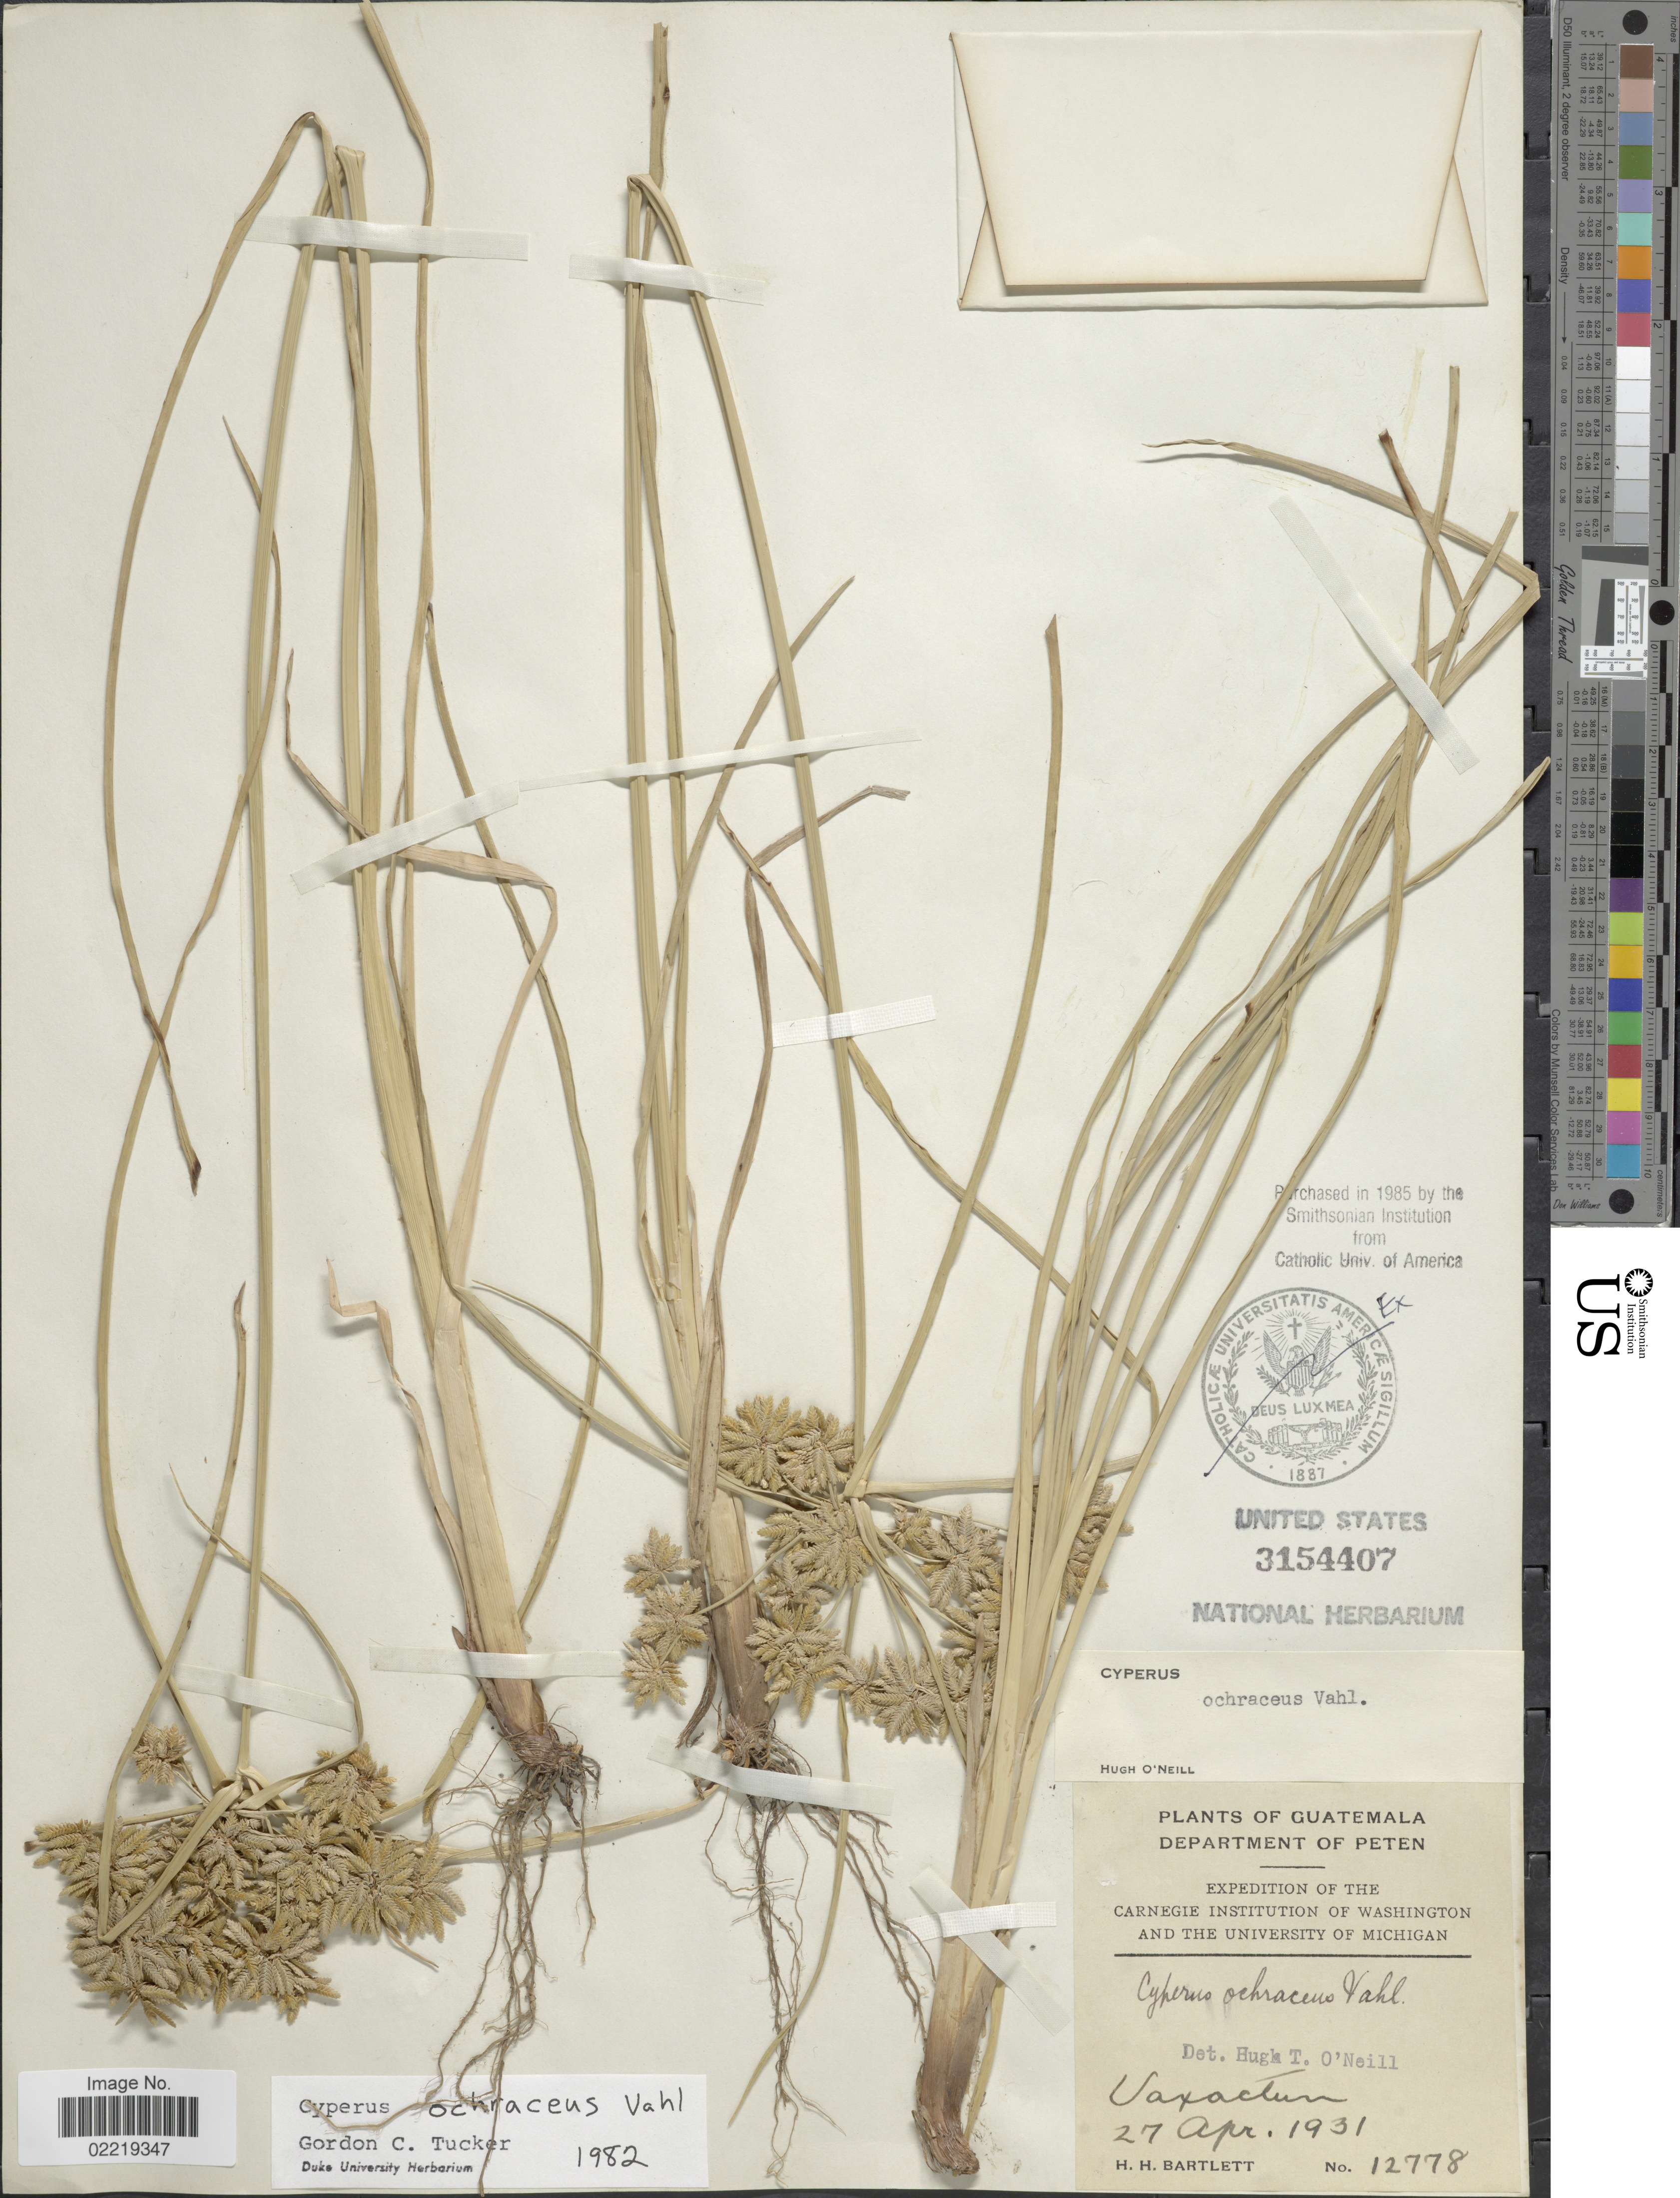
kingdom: Plantae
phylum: Tracheophyta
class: Liliopsida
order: Poales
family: Cyperaceae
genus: Cyperus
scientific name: Cyperus ochraceus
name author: Vahl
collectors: H. H. Bartlett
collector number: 12778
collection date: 1931-04-27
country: Guatemala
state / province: El Petén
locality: Department of Peten, Oaxactum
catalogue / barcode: US 3154407